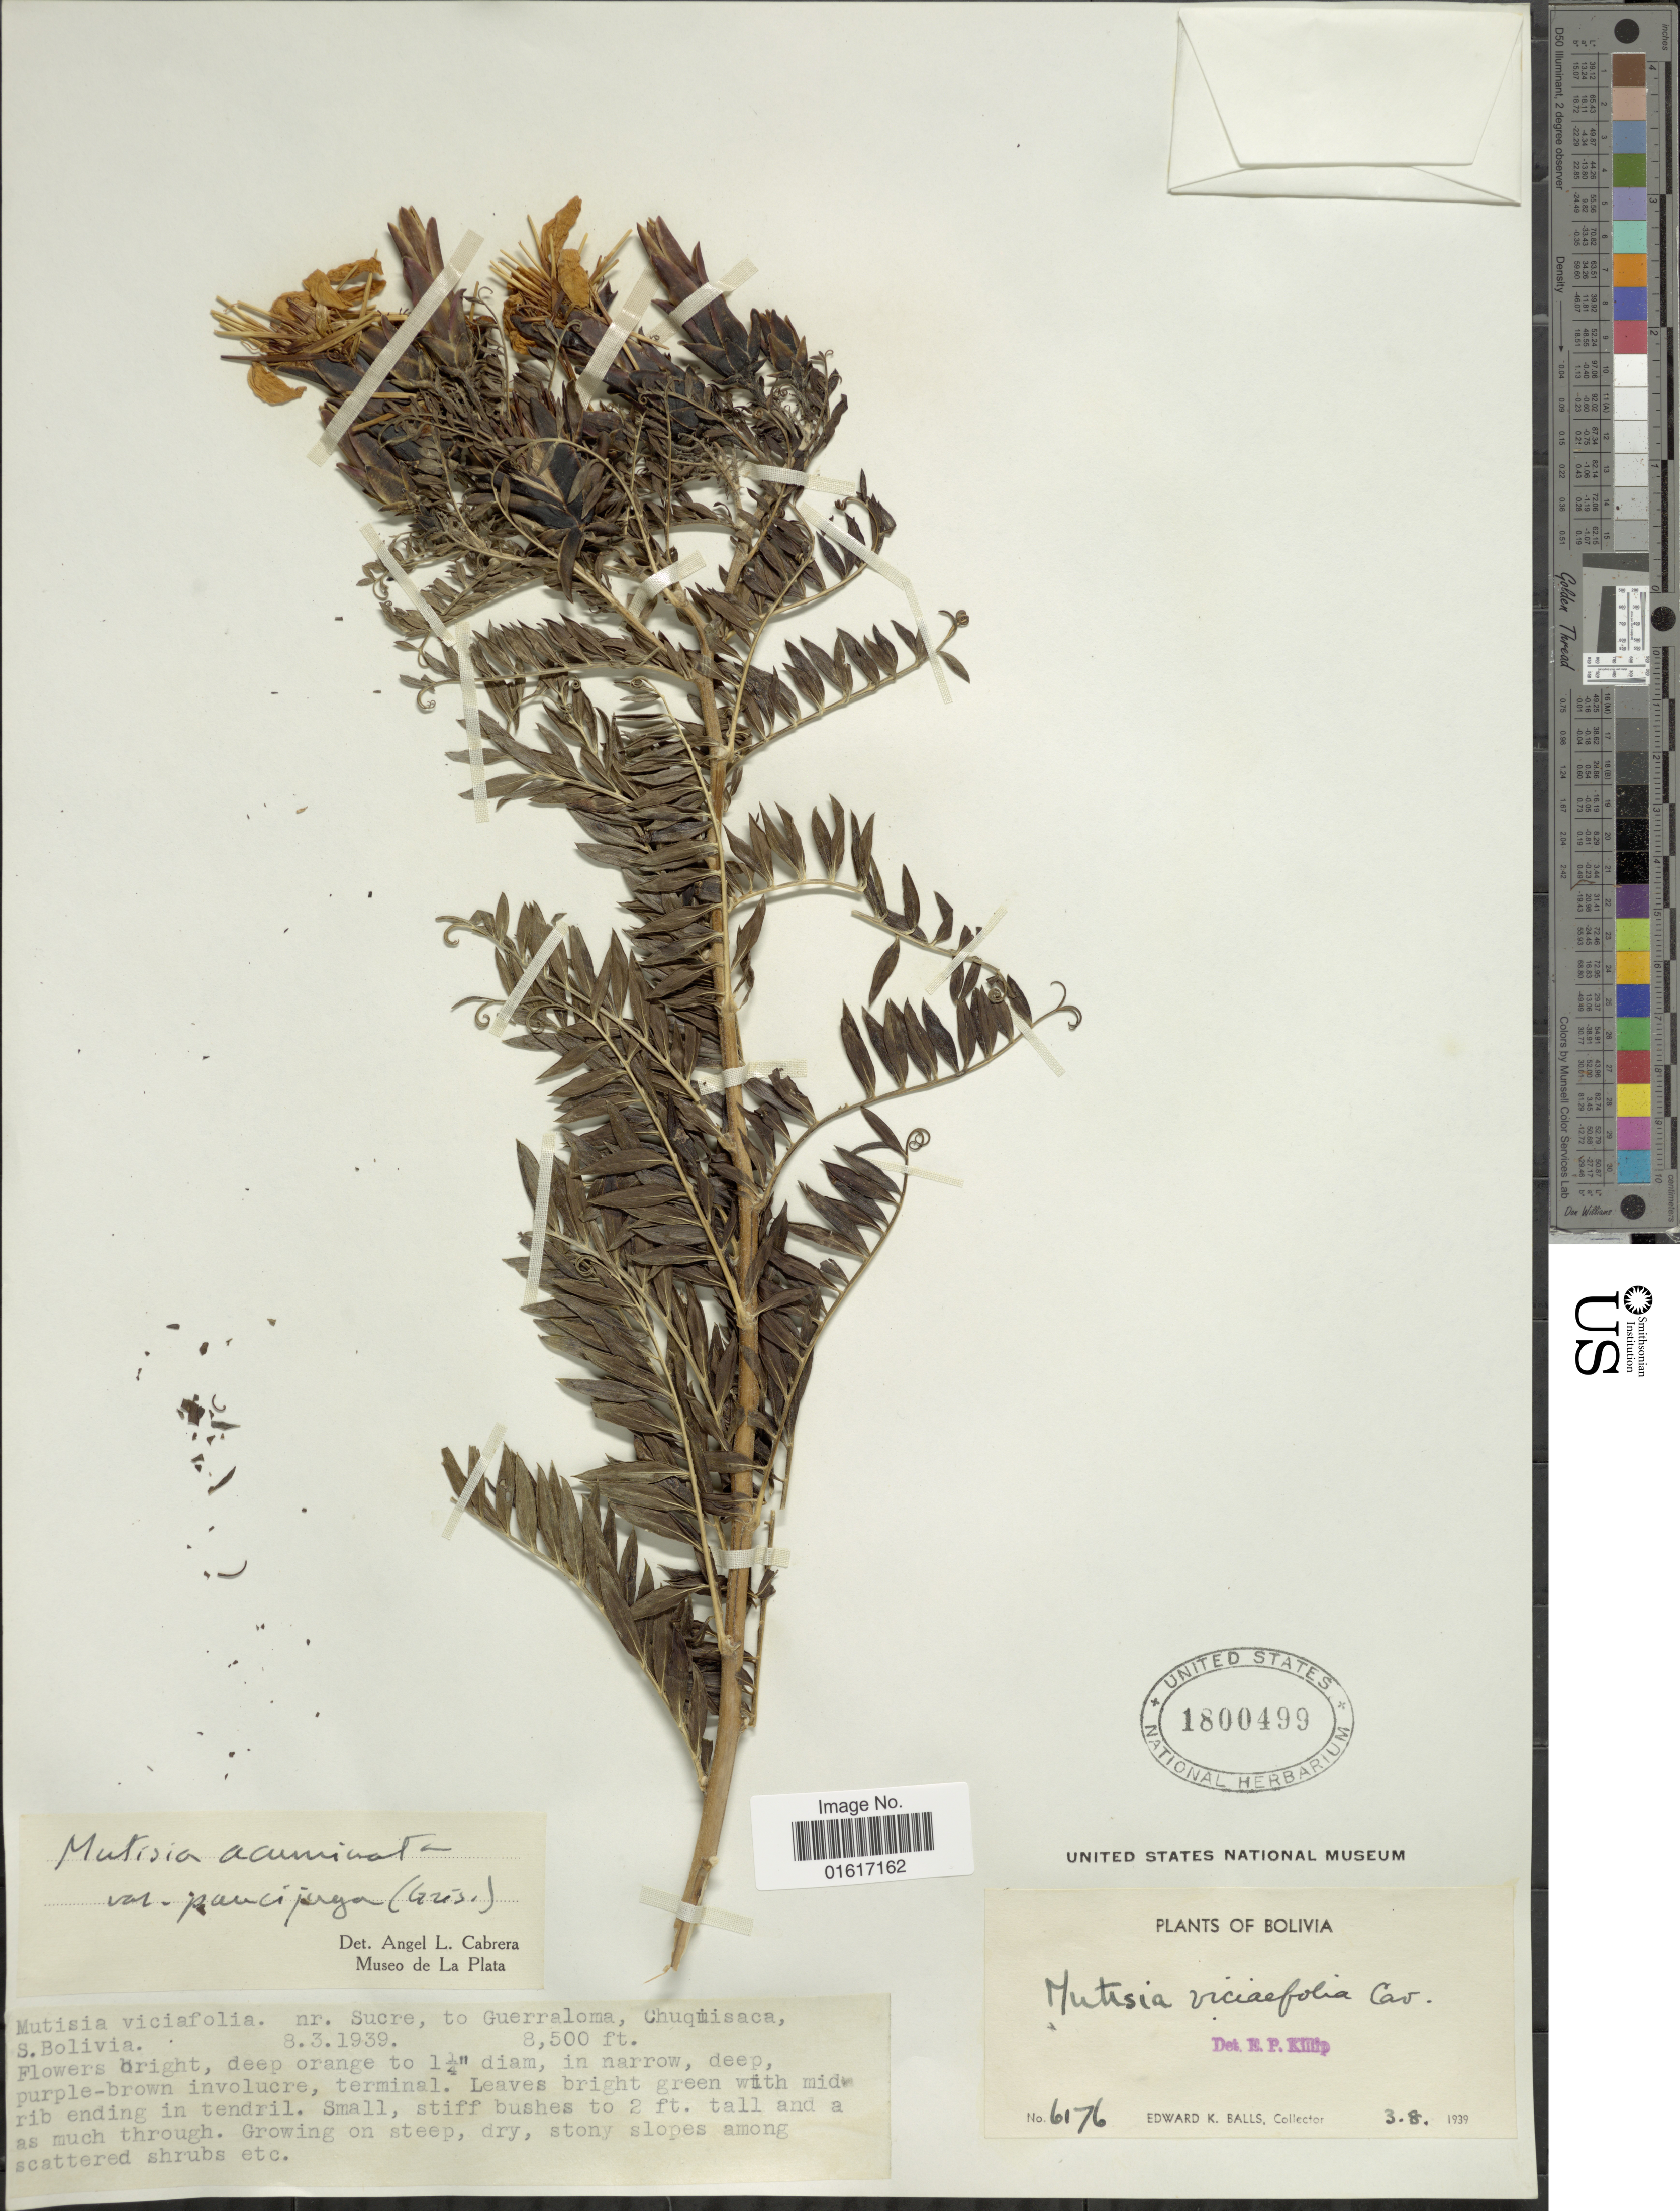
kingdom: Plantae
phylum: Tracheophyta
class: Magnoliopsida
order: Asterales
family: Asteraceae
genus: Mutisia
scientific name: Mutisia acuminata var. paucijuga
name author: (Griseb.) Cabrera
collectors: E. K. Balls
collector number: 6176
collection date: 1939-03-08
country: Bolivia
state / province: Chuquisaca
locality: Nr. Sucre, to Guerraloma, S. Bolivia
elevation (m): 2591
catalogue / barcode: US 1800499